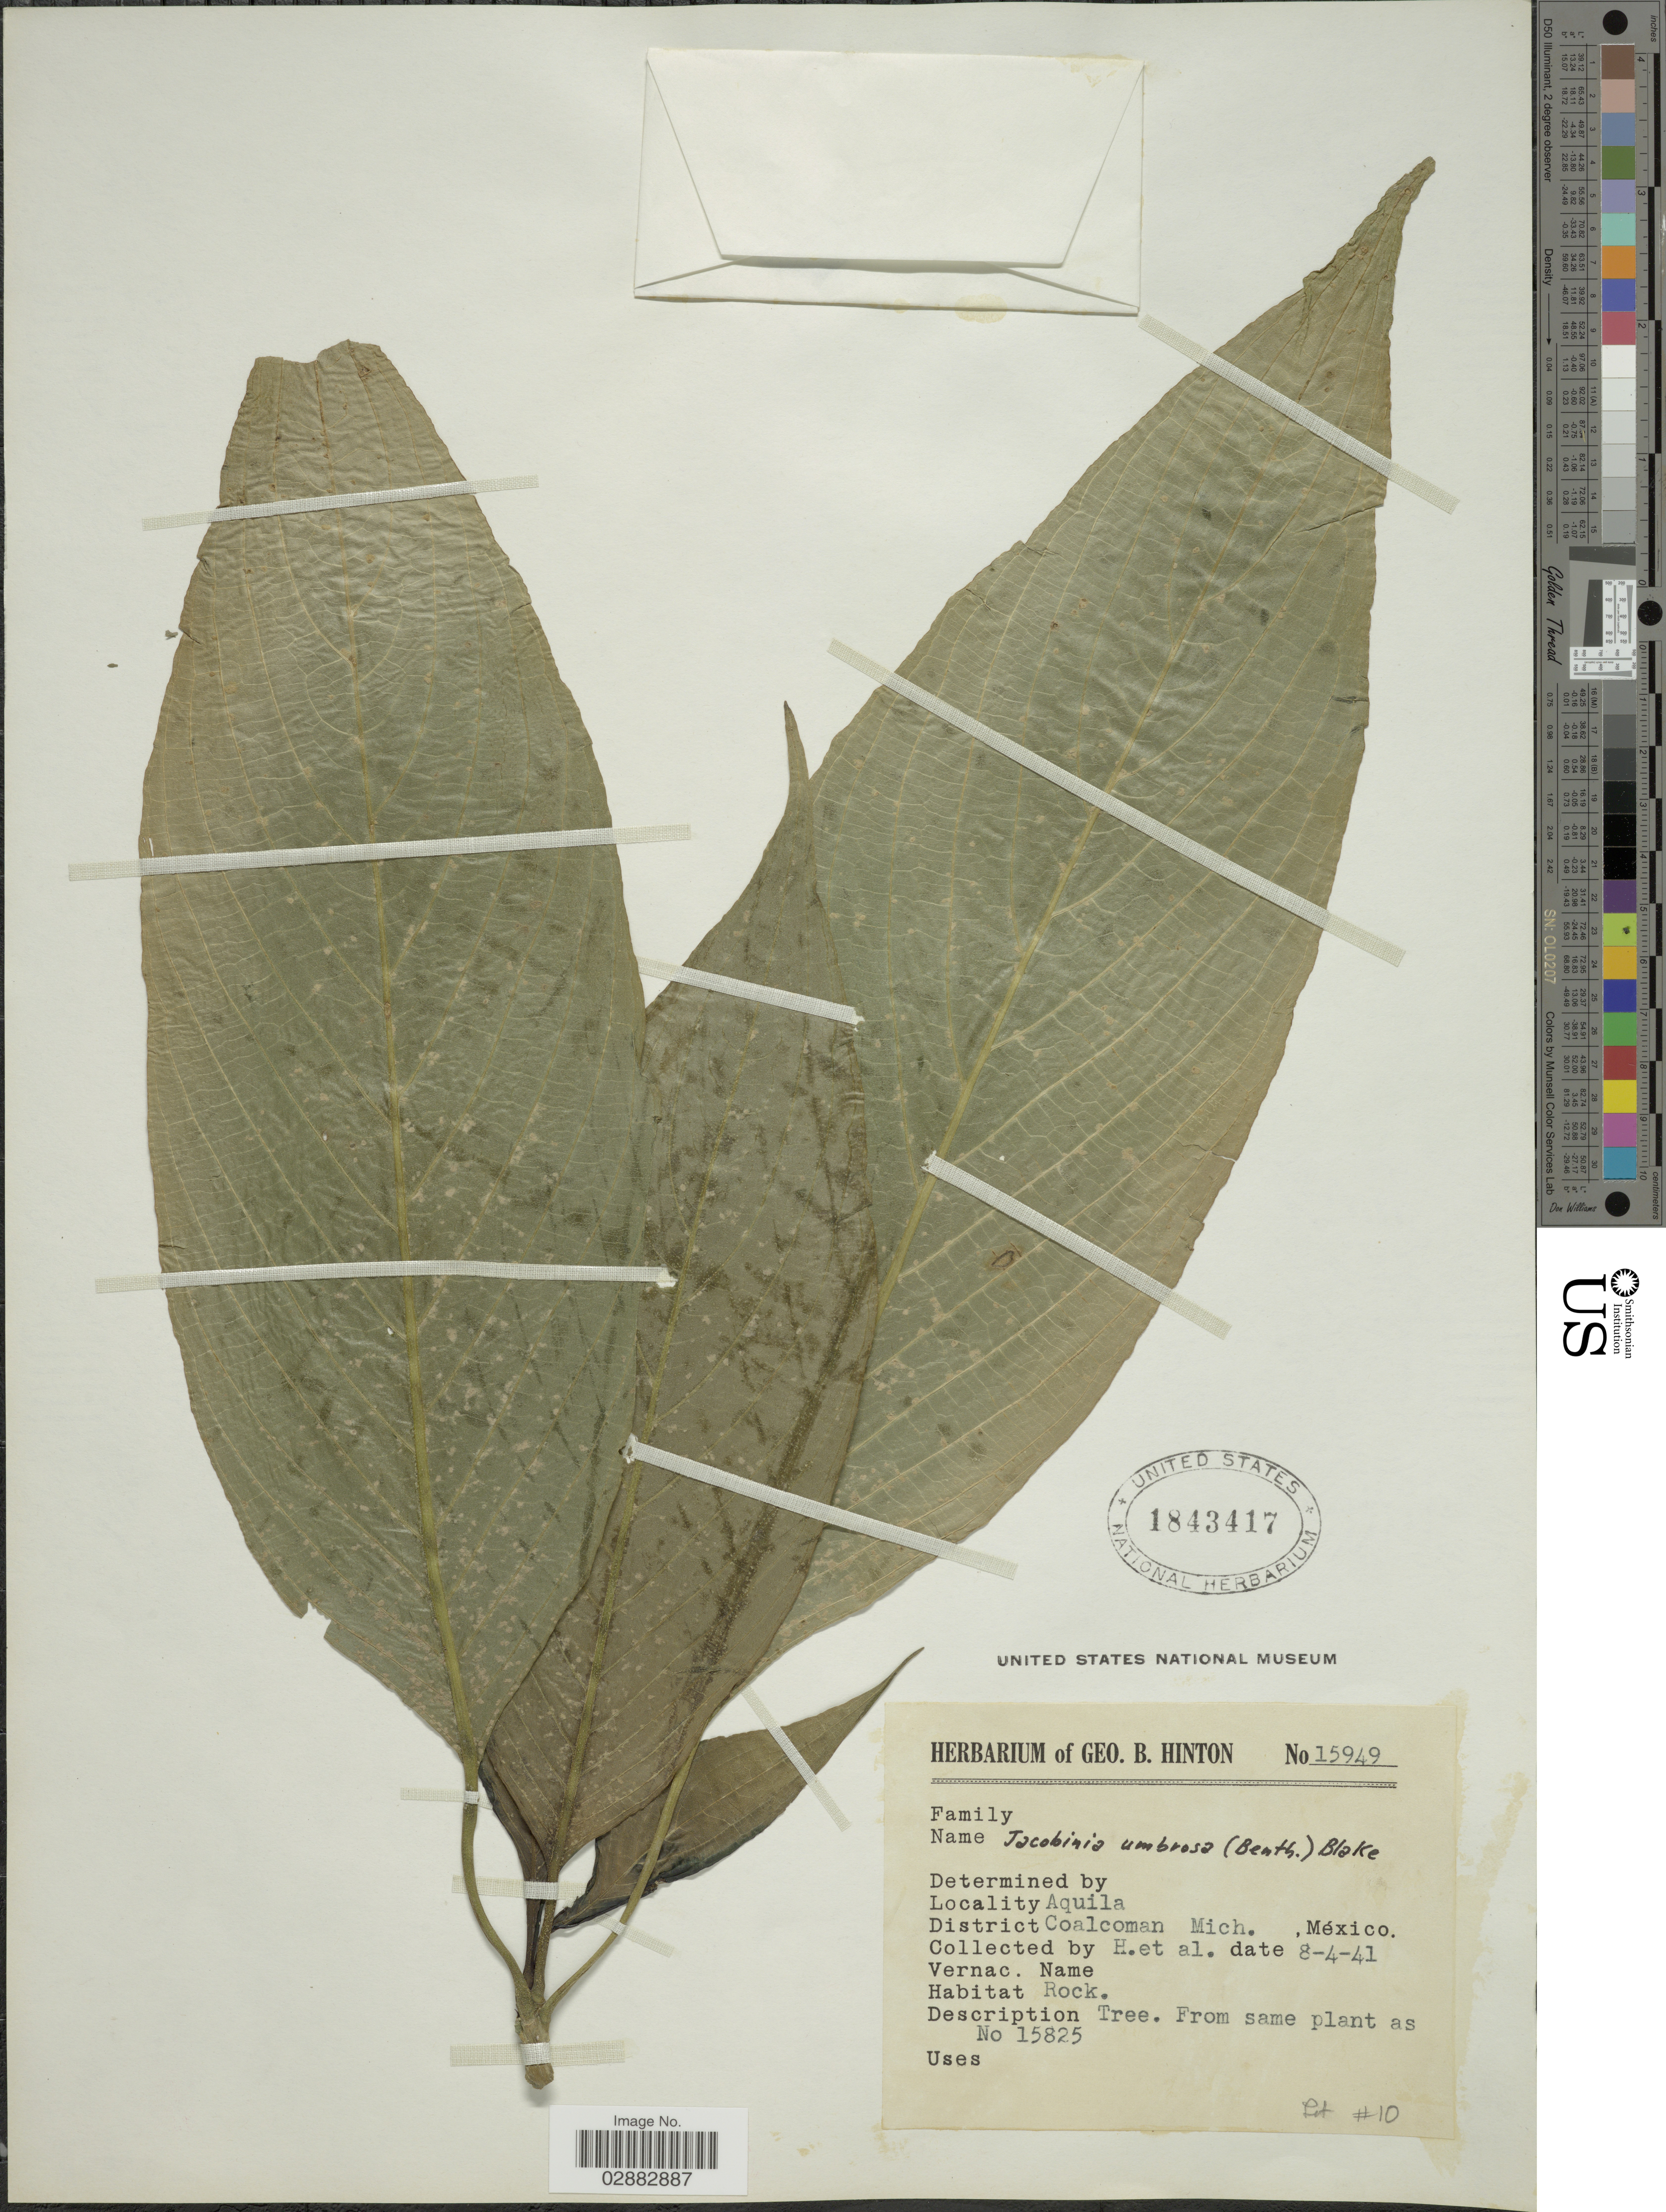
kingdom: Plantae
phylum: Tracheophyta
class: Magnoliopsida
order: Lamiales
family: Acanthaceae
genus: Jacobinia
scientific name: Jacobinia umbrosa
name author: (Benth.) S.F. Blake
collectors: G. B. Hinton & et al.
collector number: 15949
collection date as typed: Transcribed d/m/y: 8/4/41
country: Mexico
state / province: Michoacán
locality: Aquila, District Coalcoman.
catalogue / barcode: US 1843417